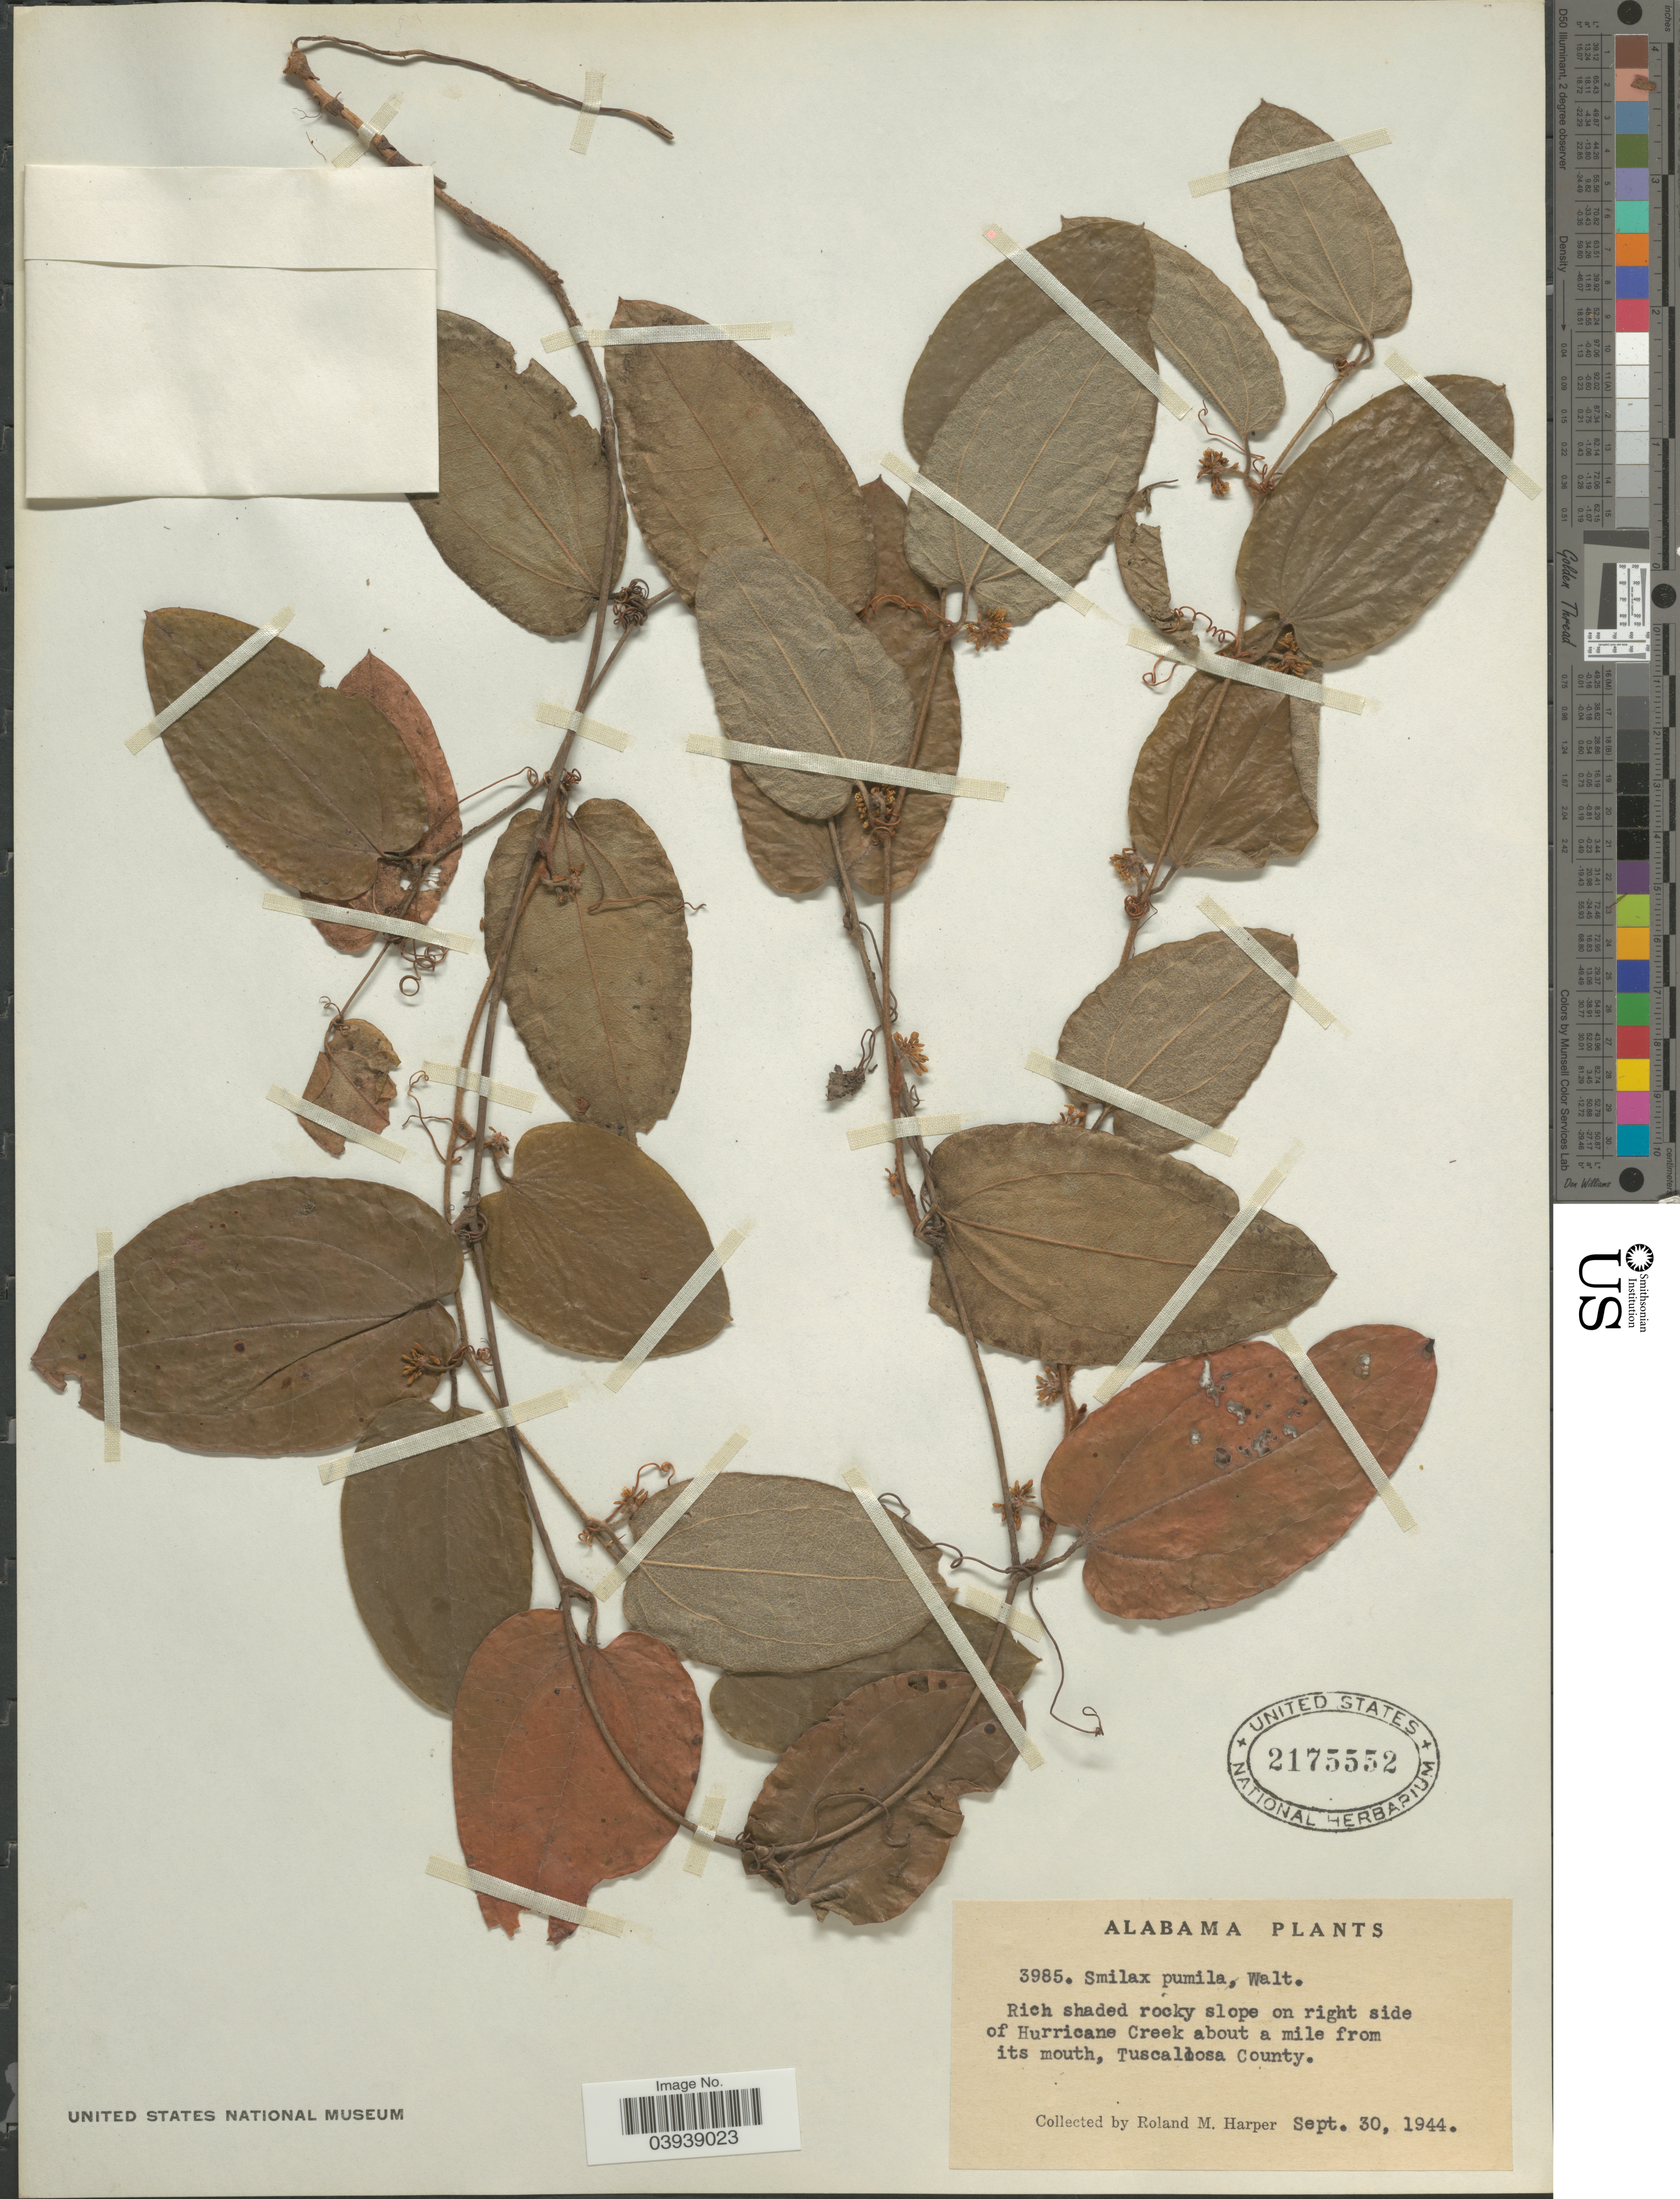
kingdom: Plantae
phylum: Tracheophyta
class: Liliopsida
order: Liliales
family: Smilacaceae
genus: Smilax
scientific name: Smilax pumila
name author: Walter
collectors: R. M. Harper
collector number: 3985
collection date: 1944-09-30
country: United States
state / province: Alabama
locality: Rich shaded rocky slope on right side of Hurricane Creek about a mile from its mouth, Tuscaloosa County.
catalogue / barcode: US 2175552